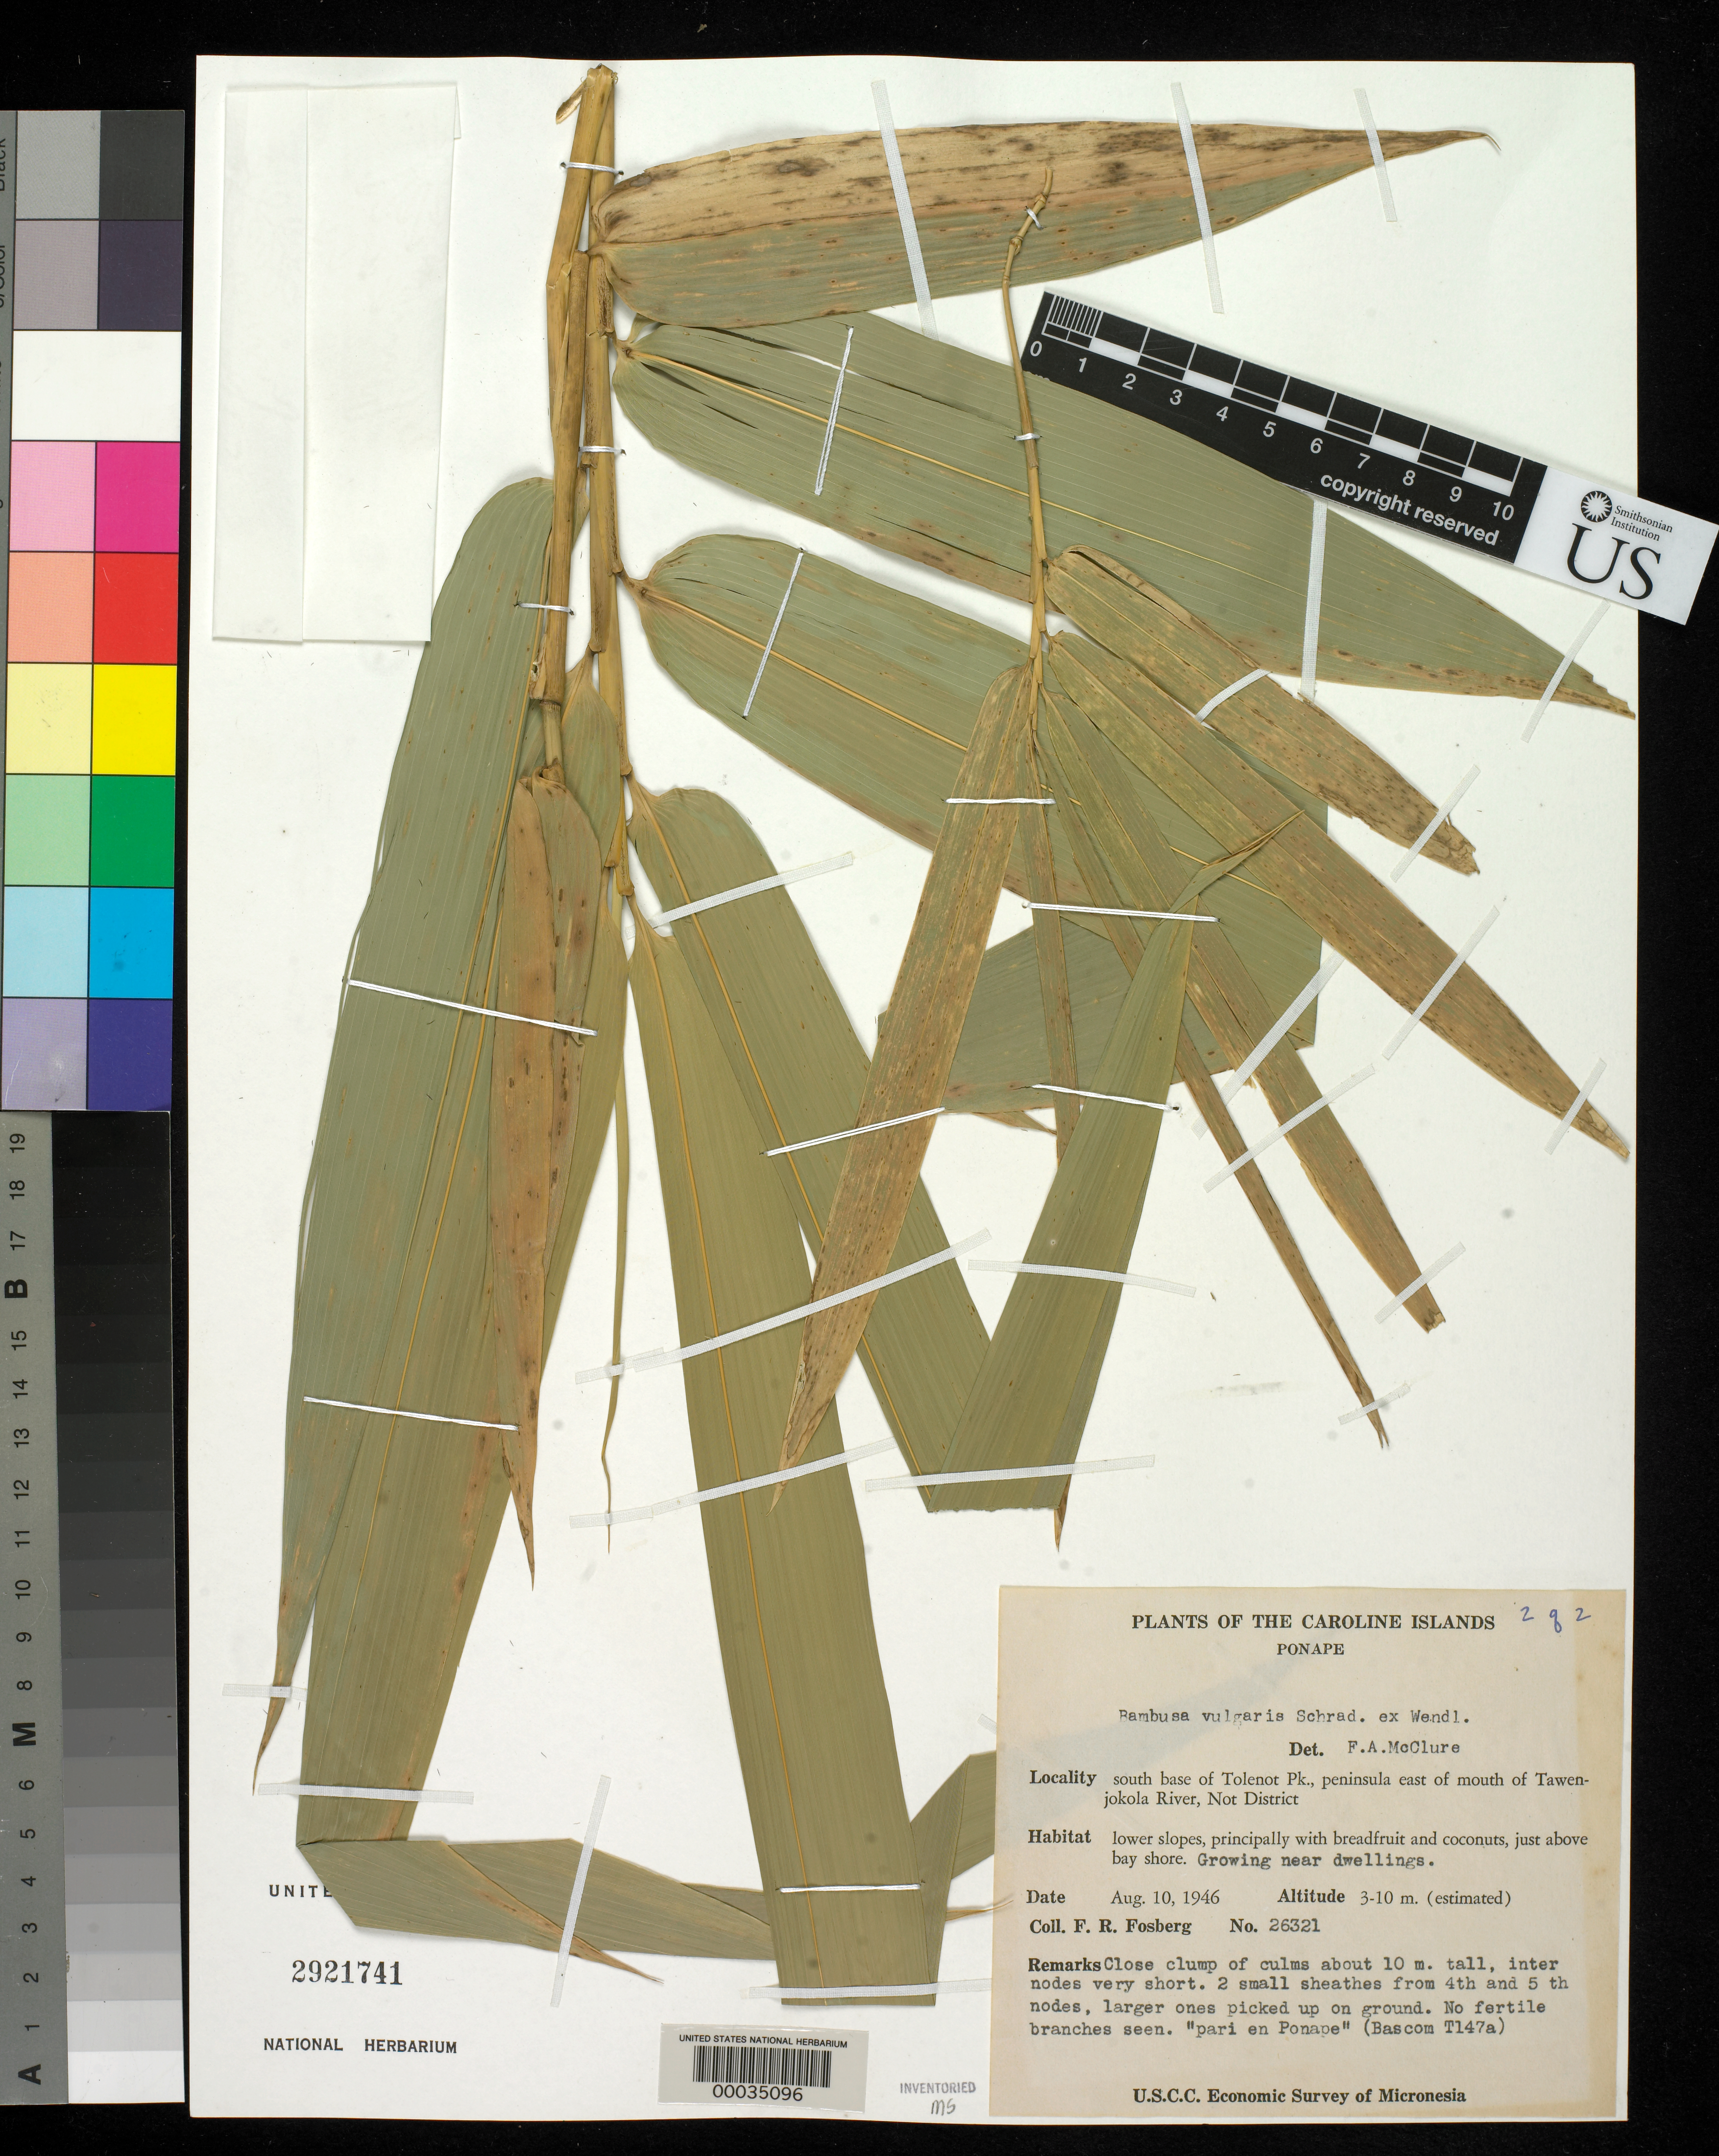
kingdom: Plantae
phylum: Tracheophyta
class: Liliopsida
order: Poales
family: Poaceae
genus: Bambusa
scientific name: Bambusa vulgaris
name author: Schrad. ex J.C. Wendl.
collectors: F. R. Fosberg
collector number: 26321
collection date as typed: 10 Aug 1946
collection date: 1946-08-10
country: Micronesia, Federated States of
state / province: Pohnpei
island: Pohnpei [Ponape]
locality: Tolenot peak, tawenjokola river, not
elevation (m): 3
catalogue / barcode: US 2921741